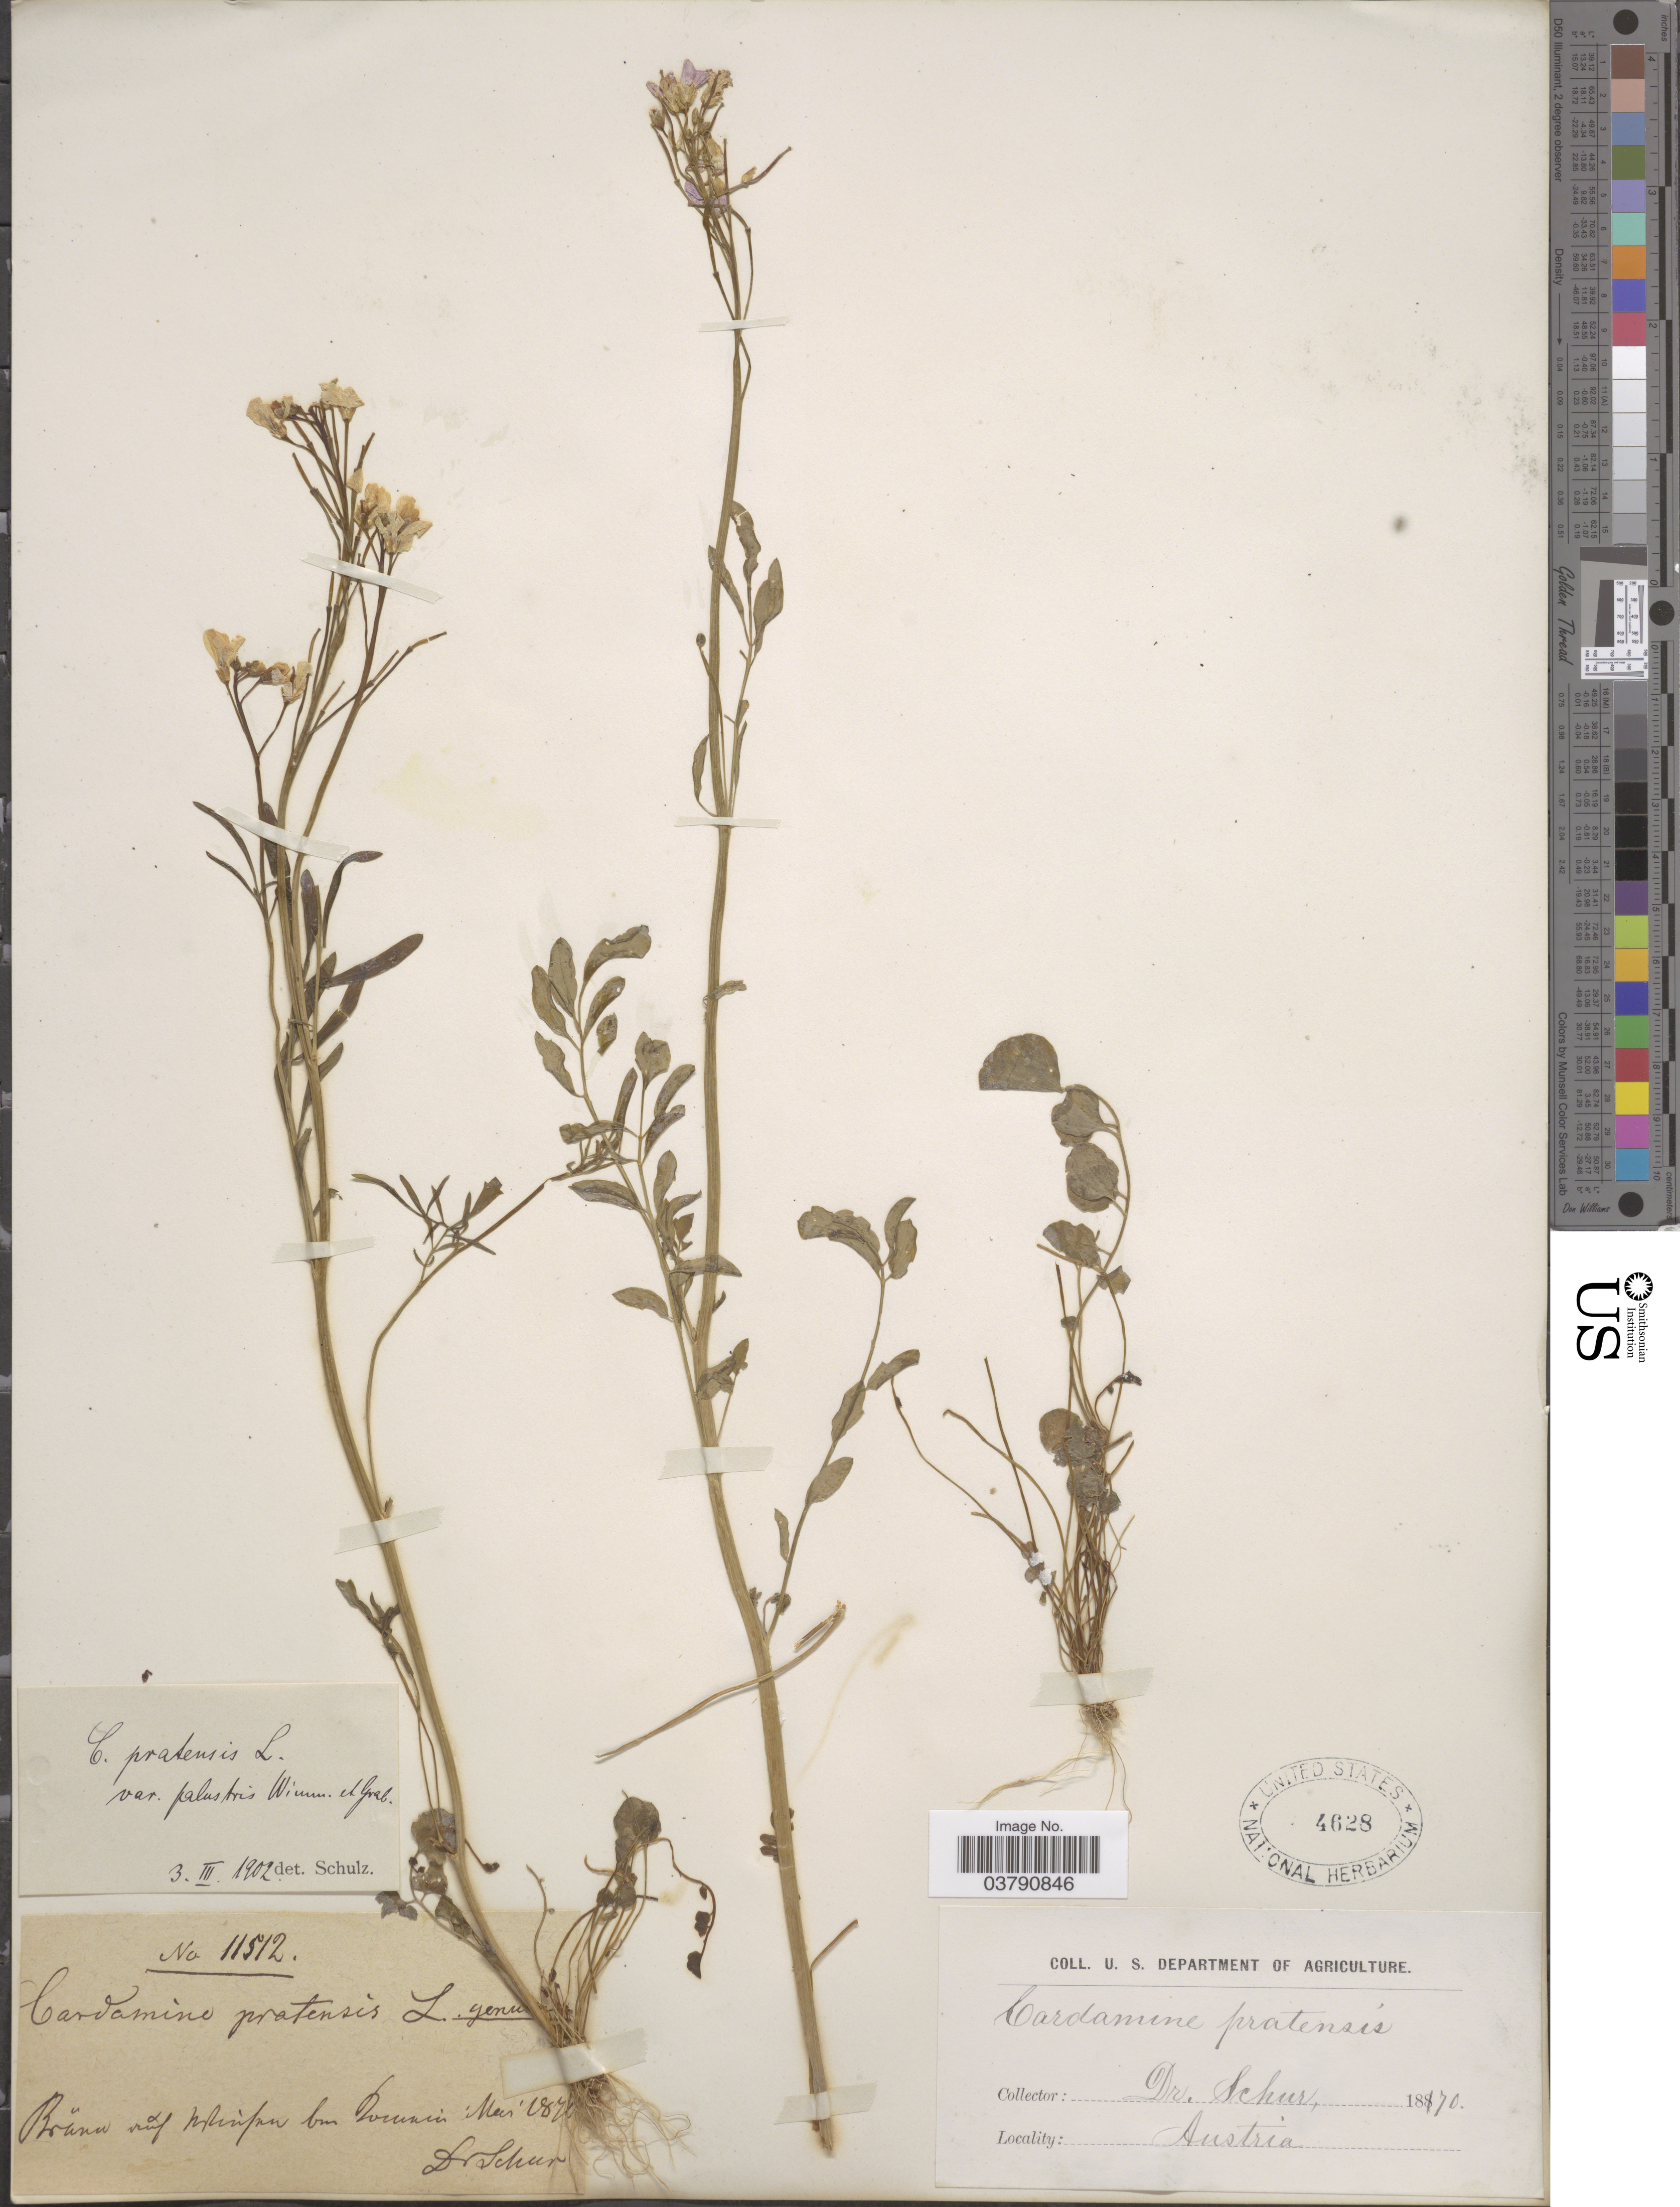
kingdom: Plantae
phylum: Tracheophyta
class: Magnoliopsida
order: Brassicales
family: Brassicaceae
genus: Cardamine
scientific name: Cardamine pratensis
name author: L.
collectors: Schur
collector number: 11512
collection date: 1870-05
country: Austria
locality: Brãna vruf Hrinfru bun Dounin. [interpreted] Austria.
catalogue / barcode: US 4628